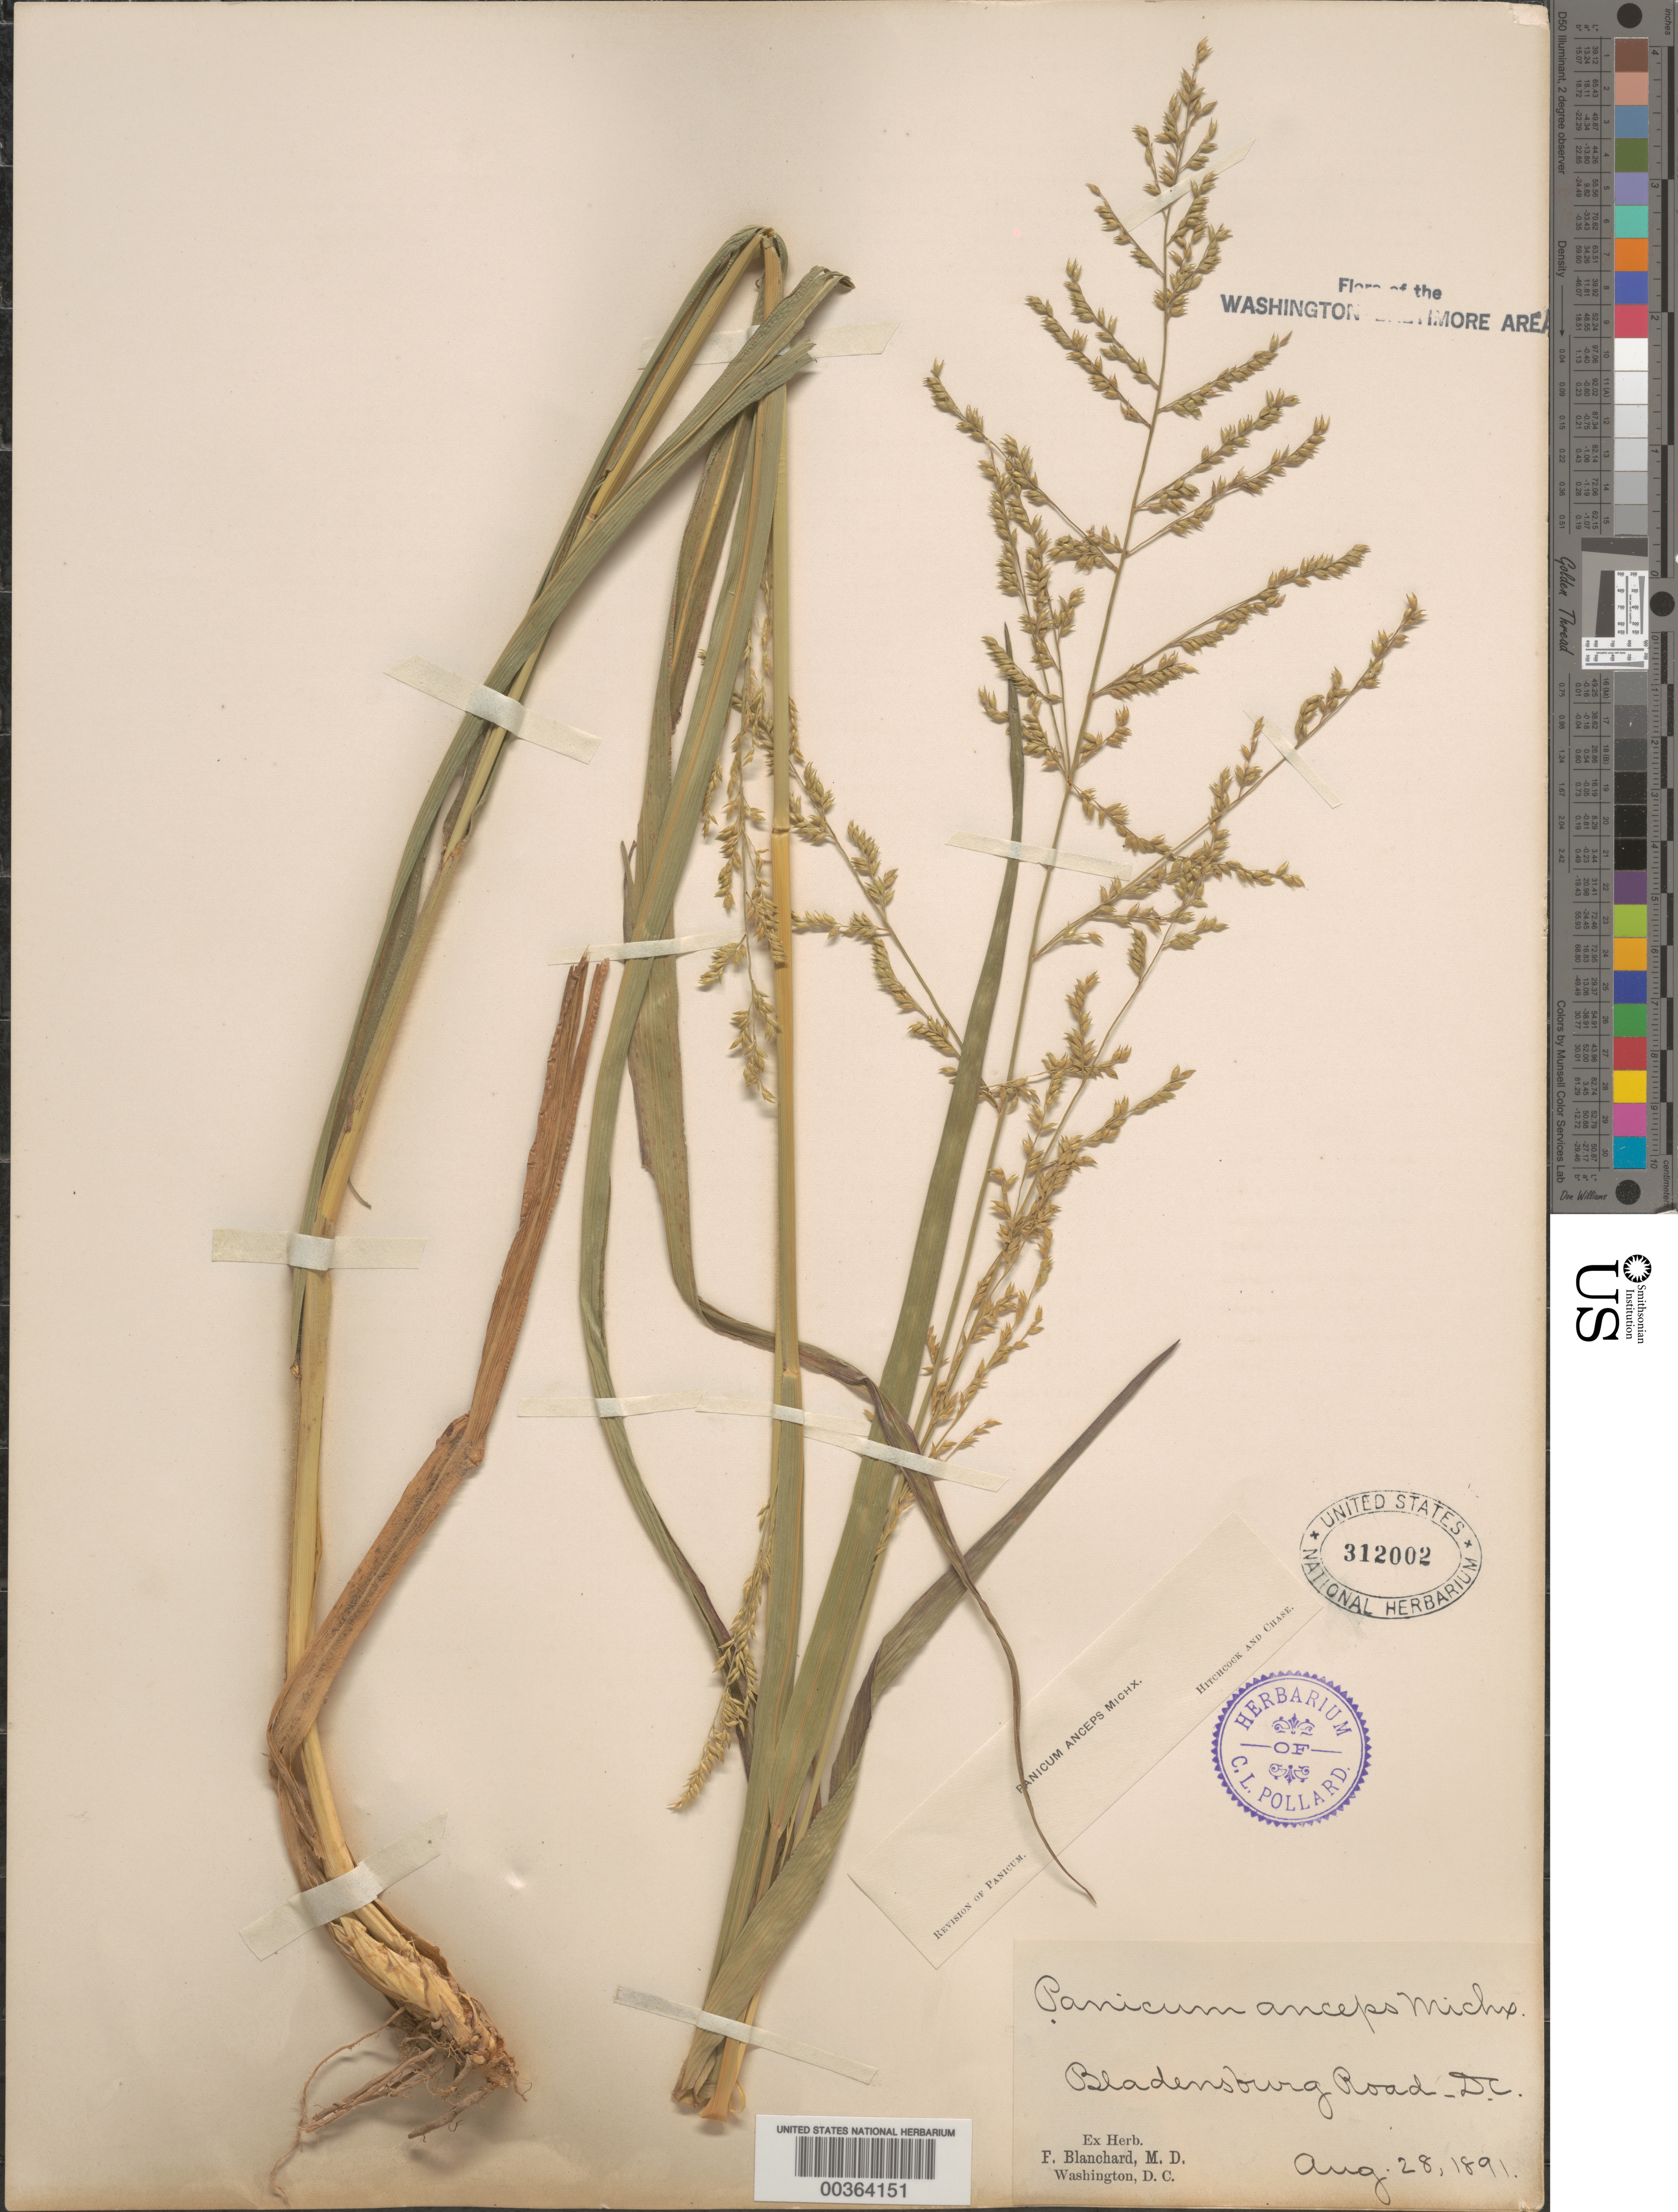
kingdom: Plantae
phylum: Tracheophyta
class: Liliopsida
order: Poales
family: Poaceae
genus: Coleataenia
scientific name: Coleataenia anceps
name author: (Michx.) Soreng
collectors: F. Blanchard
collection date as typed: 28 Aug 1891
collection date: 1891-08-28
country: United States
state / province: District of Columbia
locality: Bladensburg road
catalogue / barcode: US 312002